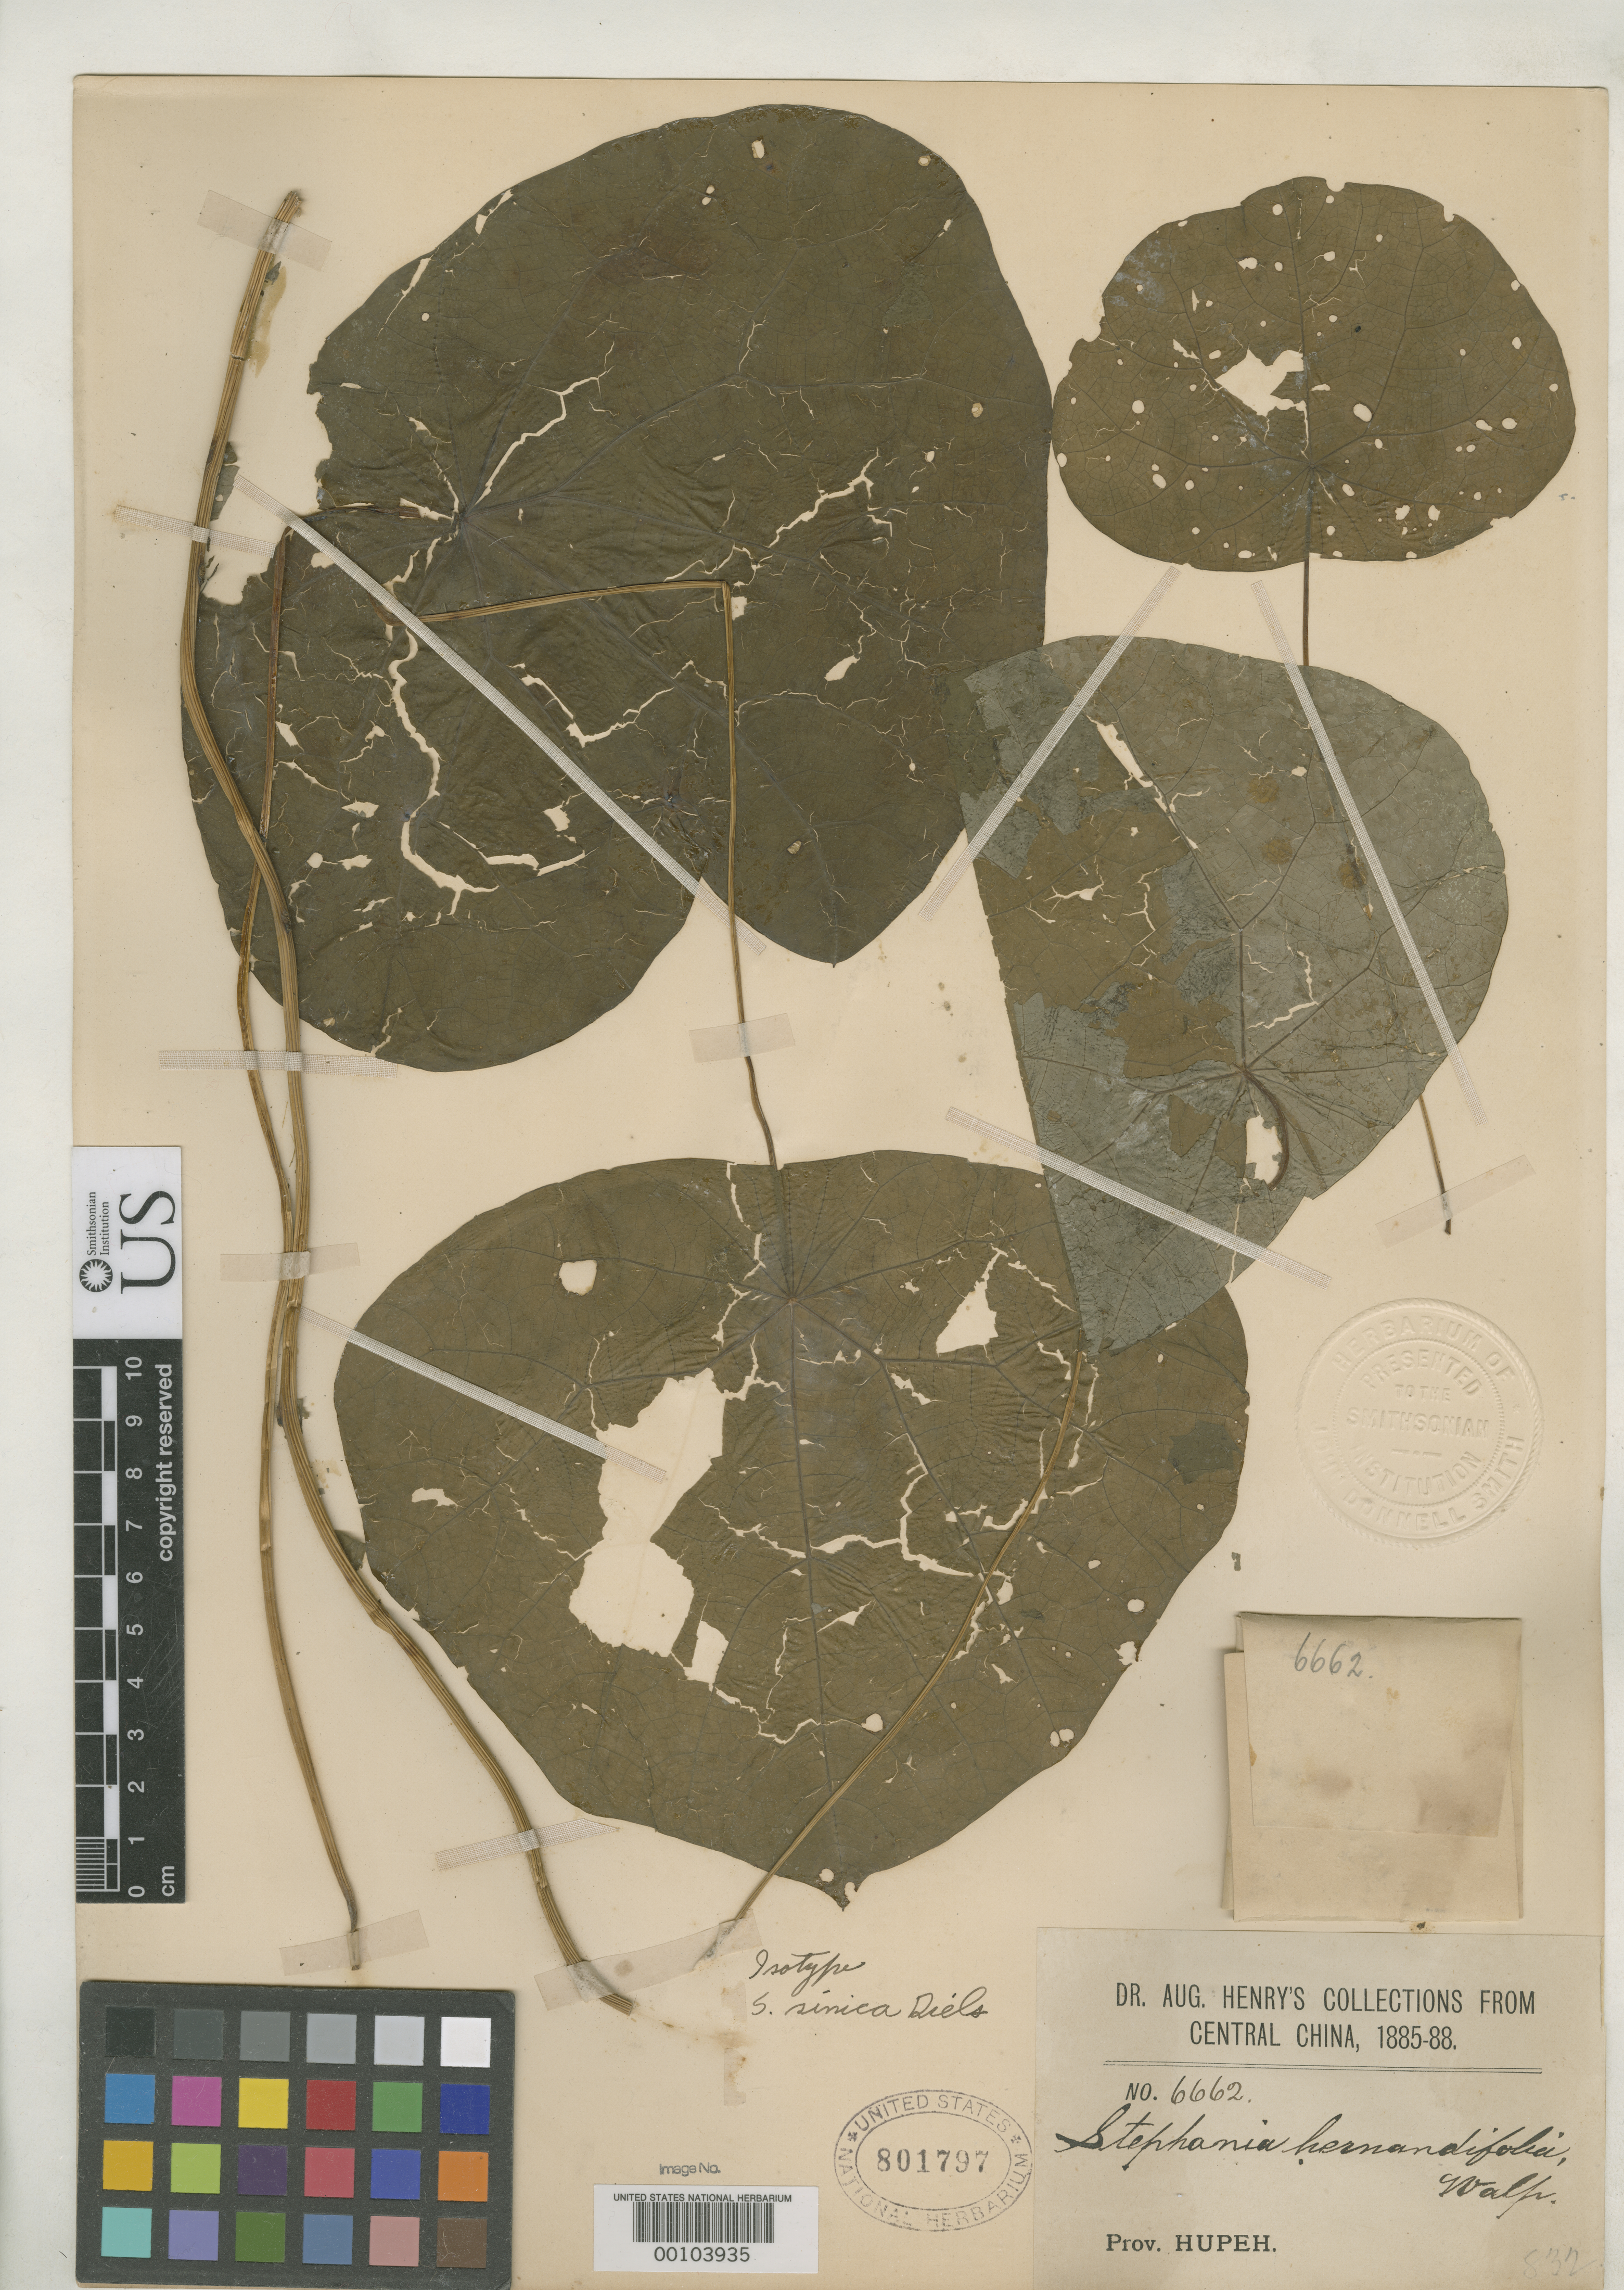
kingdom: Plantae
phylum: Tracheophyta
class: Magnoliopsida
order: Ranunculales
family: Menispermaceae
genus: Stephania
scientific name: Stephania sinica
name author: Diels in Engl.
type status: Isosyntype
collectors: A. Henry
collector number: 6662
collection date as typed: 1885-88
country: China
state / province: Hubei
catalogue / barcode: US 801797